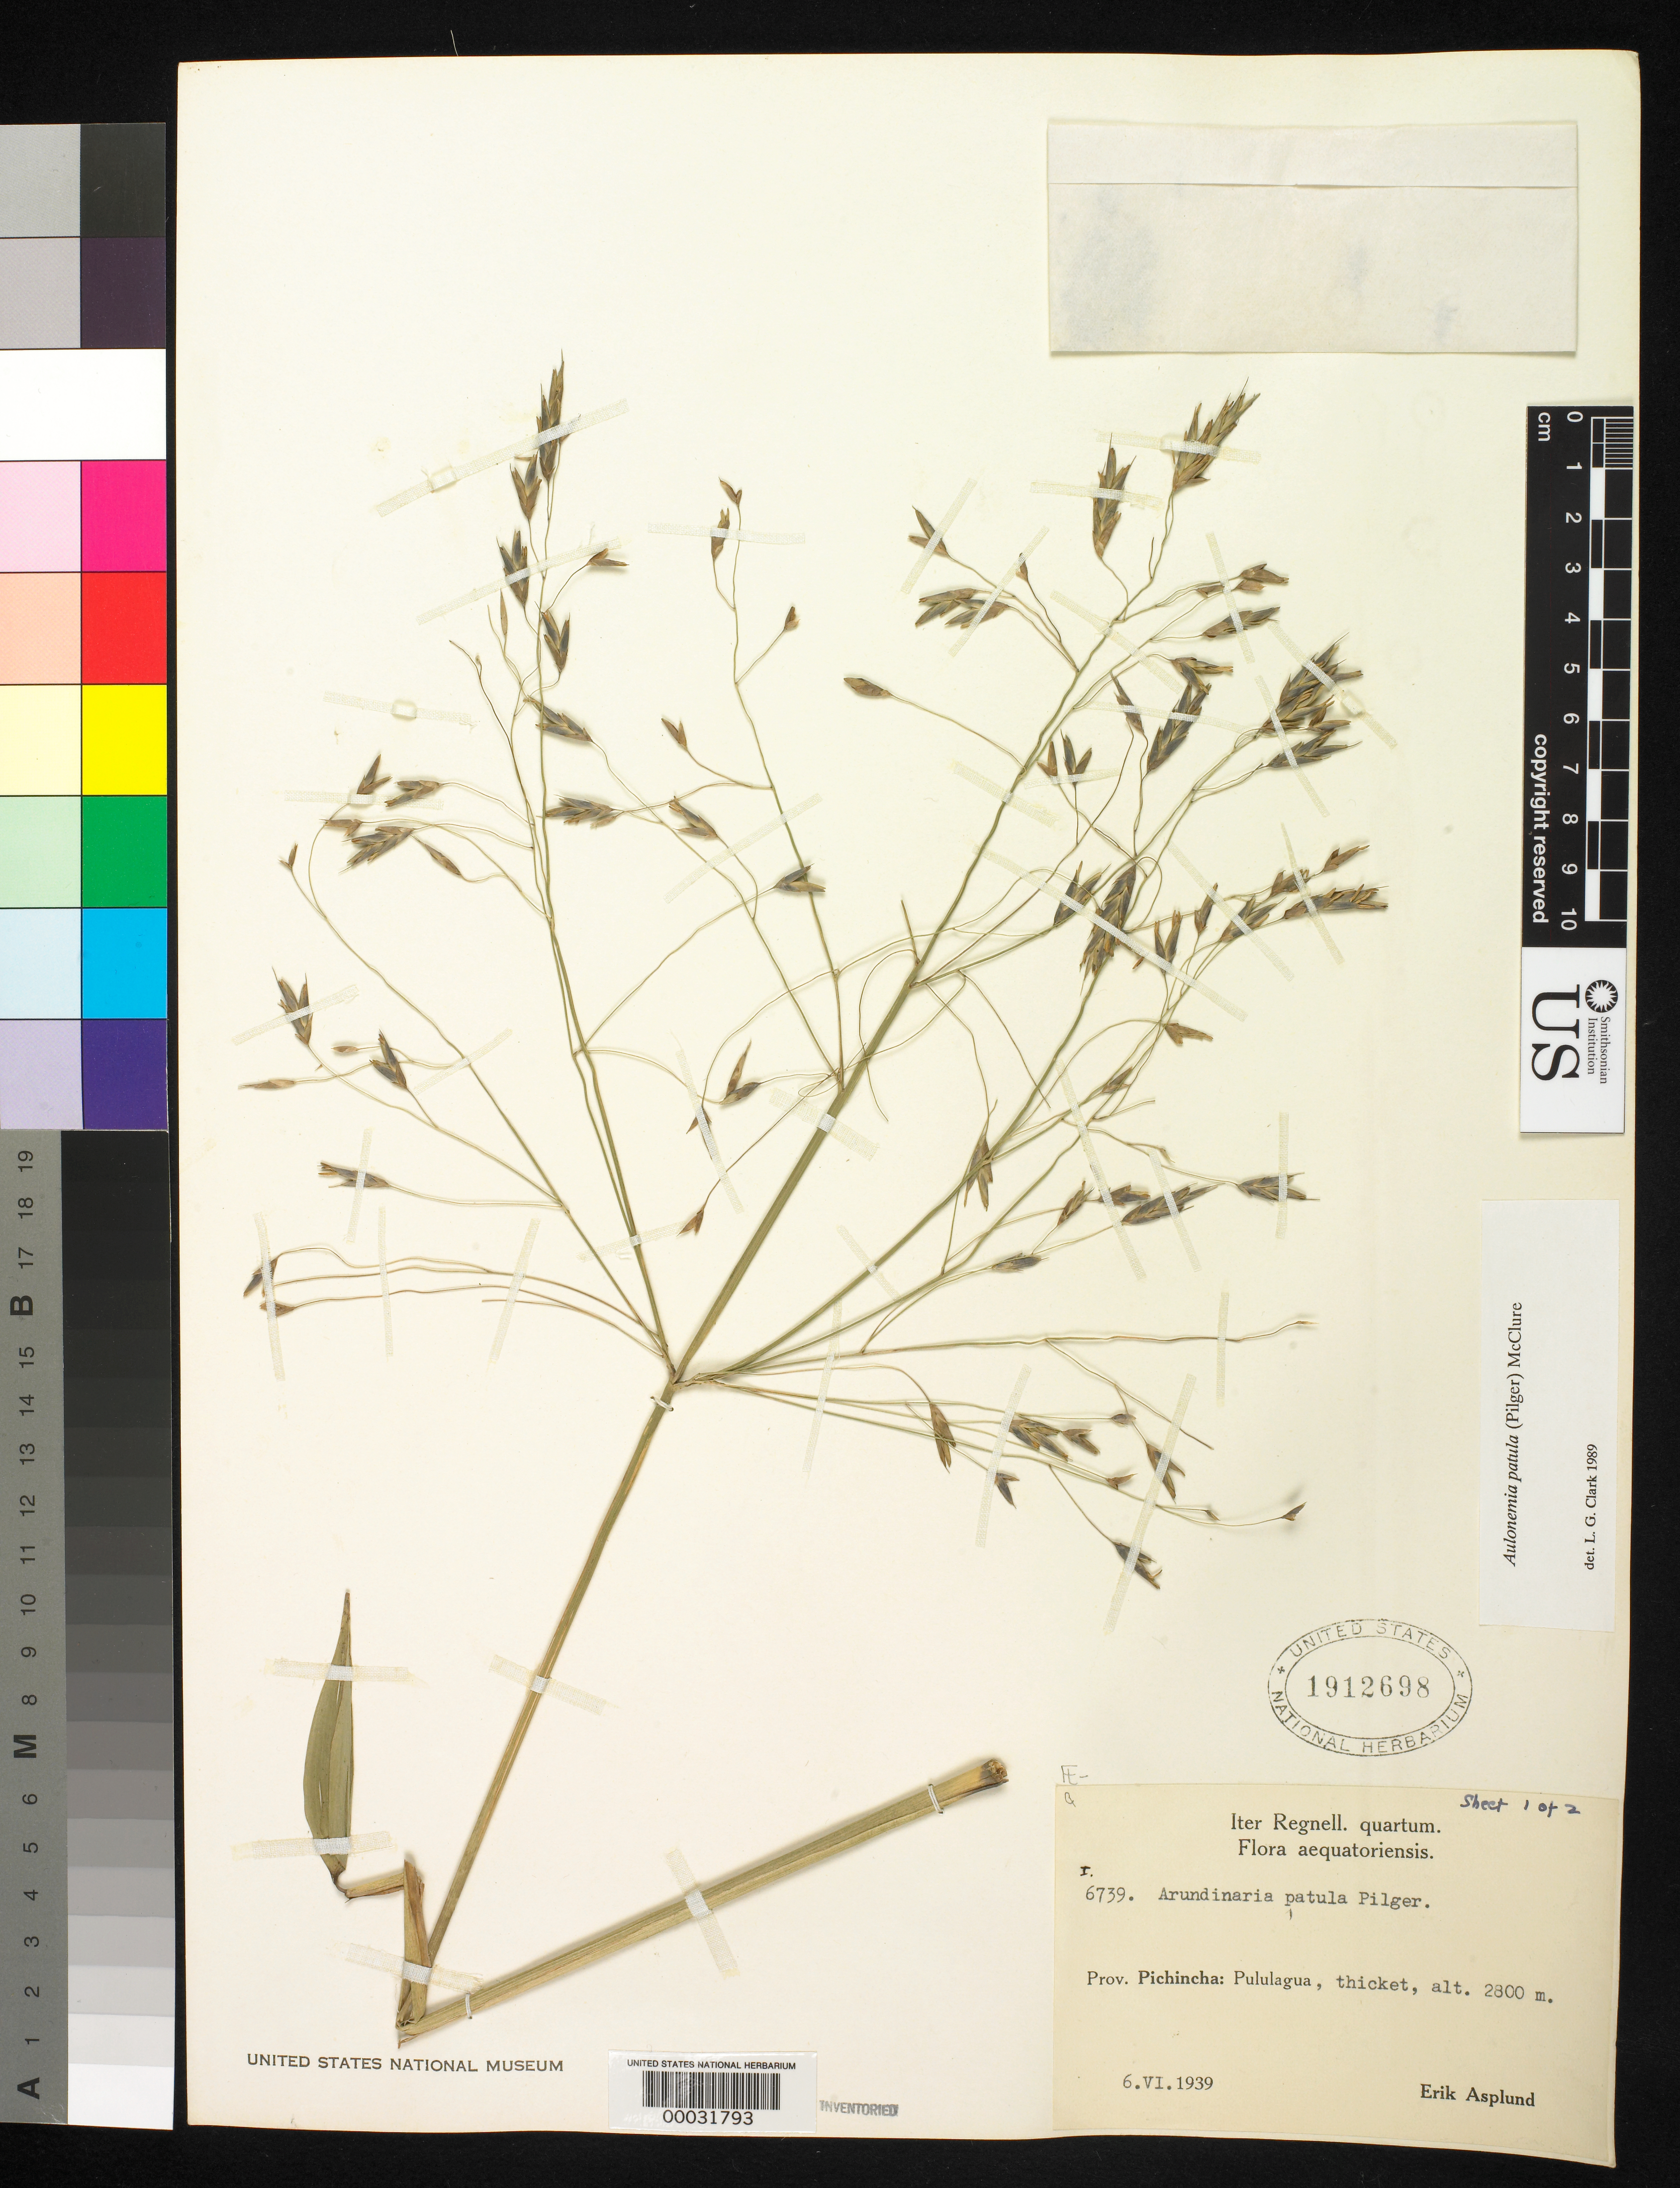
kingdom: Plantae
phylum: Tracheophyta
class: Liliopsida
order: Poales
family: Poaceae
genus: Aulonemia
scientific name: Aulonemia patula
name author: (Pilg.) McClure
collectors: E. Asplund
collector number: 6739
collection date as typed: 06 Jun 1939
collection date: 1939-06-06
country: Ecuador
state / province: Pichincha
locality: Pululagua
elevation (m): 2800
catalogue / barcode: US 1912698